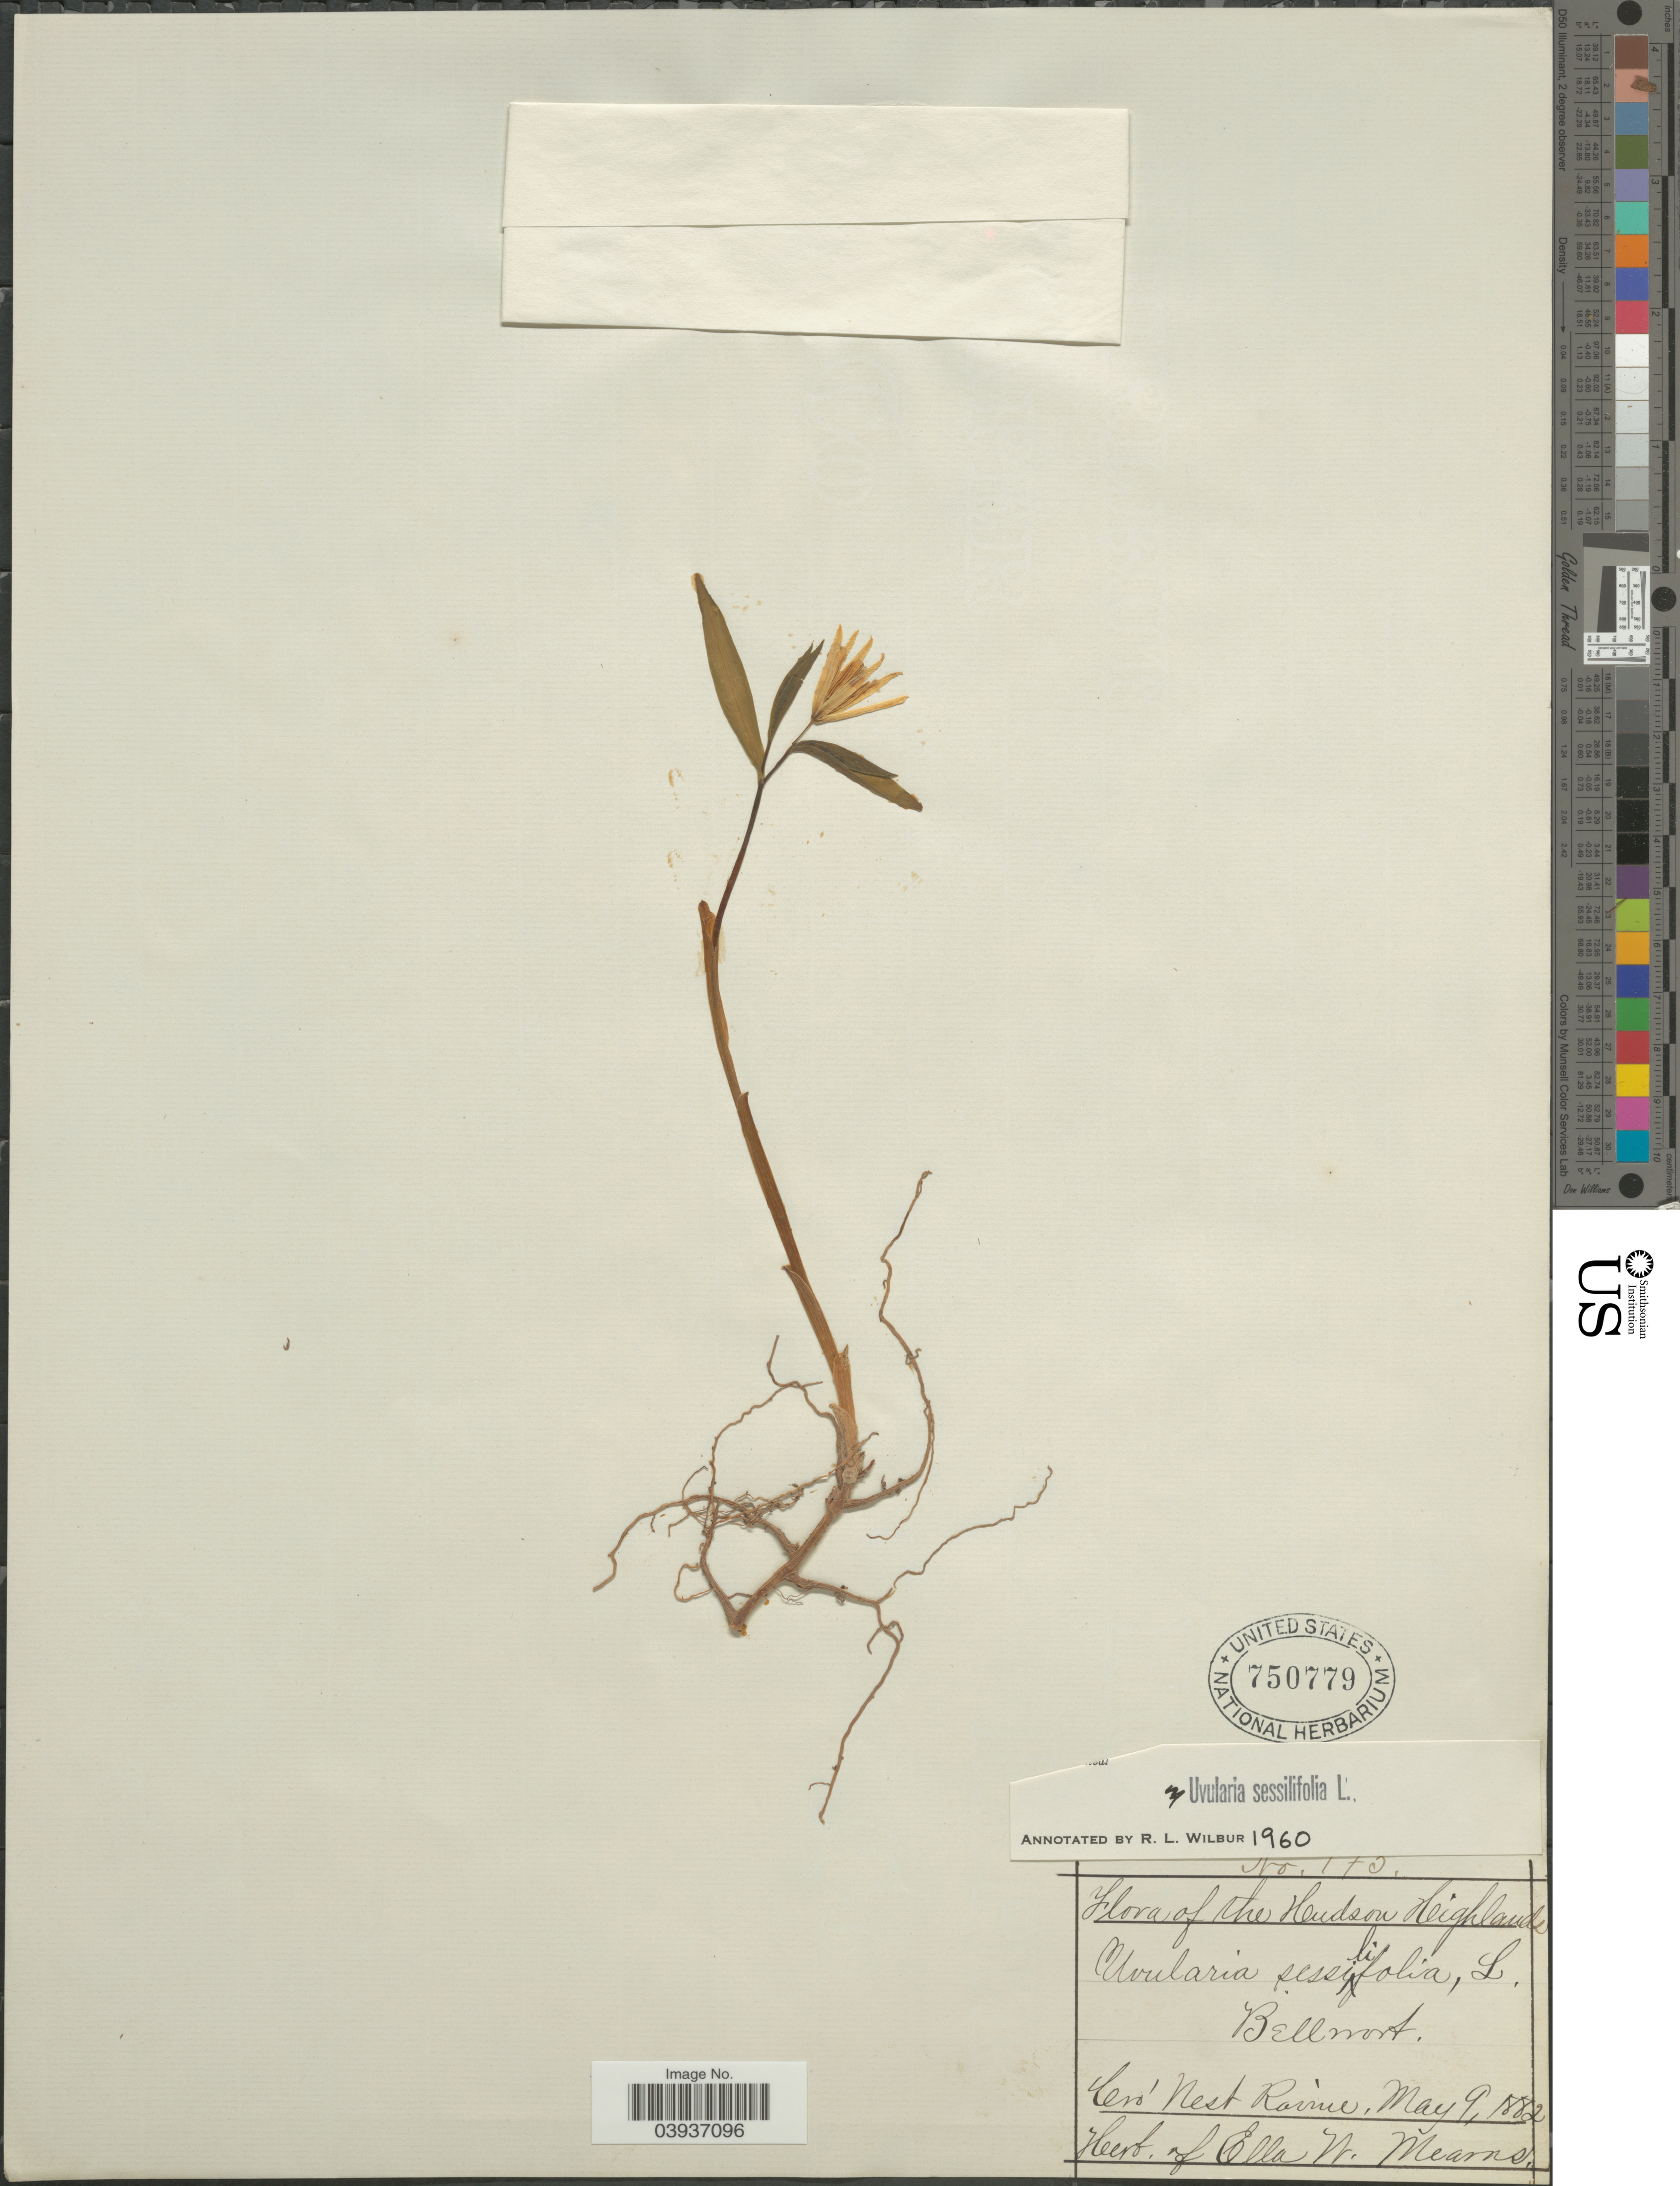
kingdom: Plantae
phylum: Tracheophyta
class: Liliopsida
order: Liliales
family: Colchicaceae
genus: Uvularia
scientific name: Uvularia sessilifolia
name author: L.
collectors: ex herb. Ella W. Mearns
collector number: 175*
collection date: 1882-05-09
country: United States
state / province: New York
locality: The Hudson Highlands. Bellwort. Cro' Nest Ravine.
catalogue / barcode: US 750779